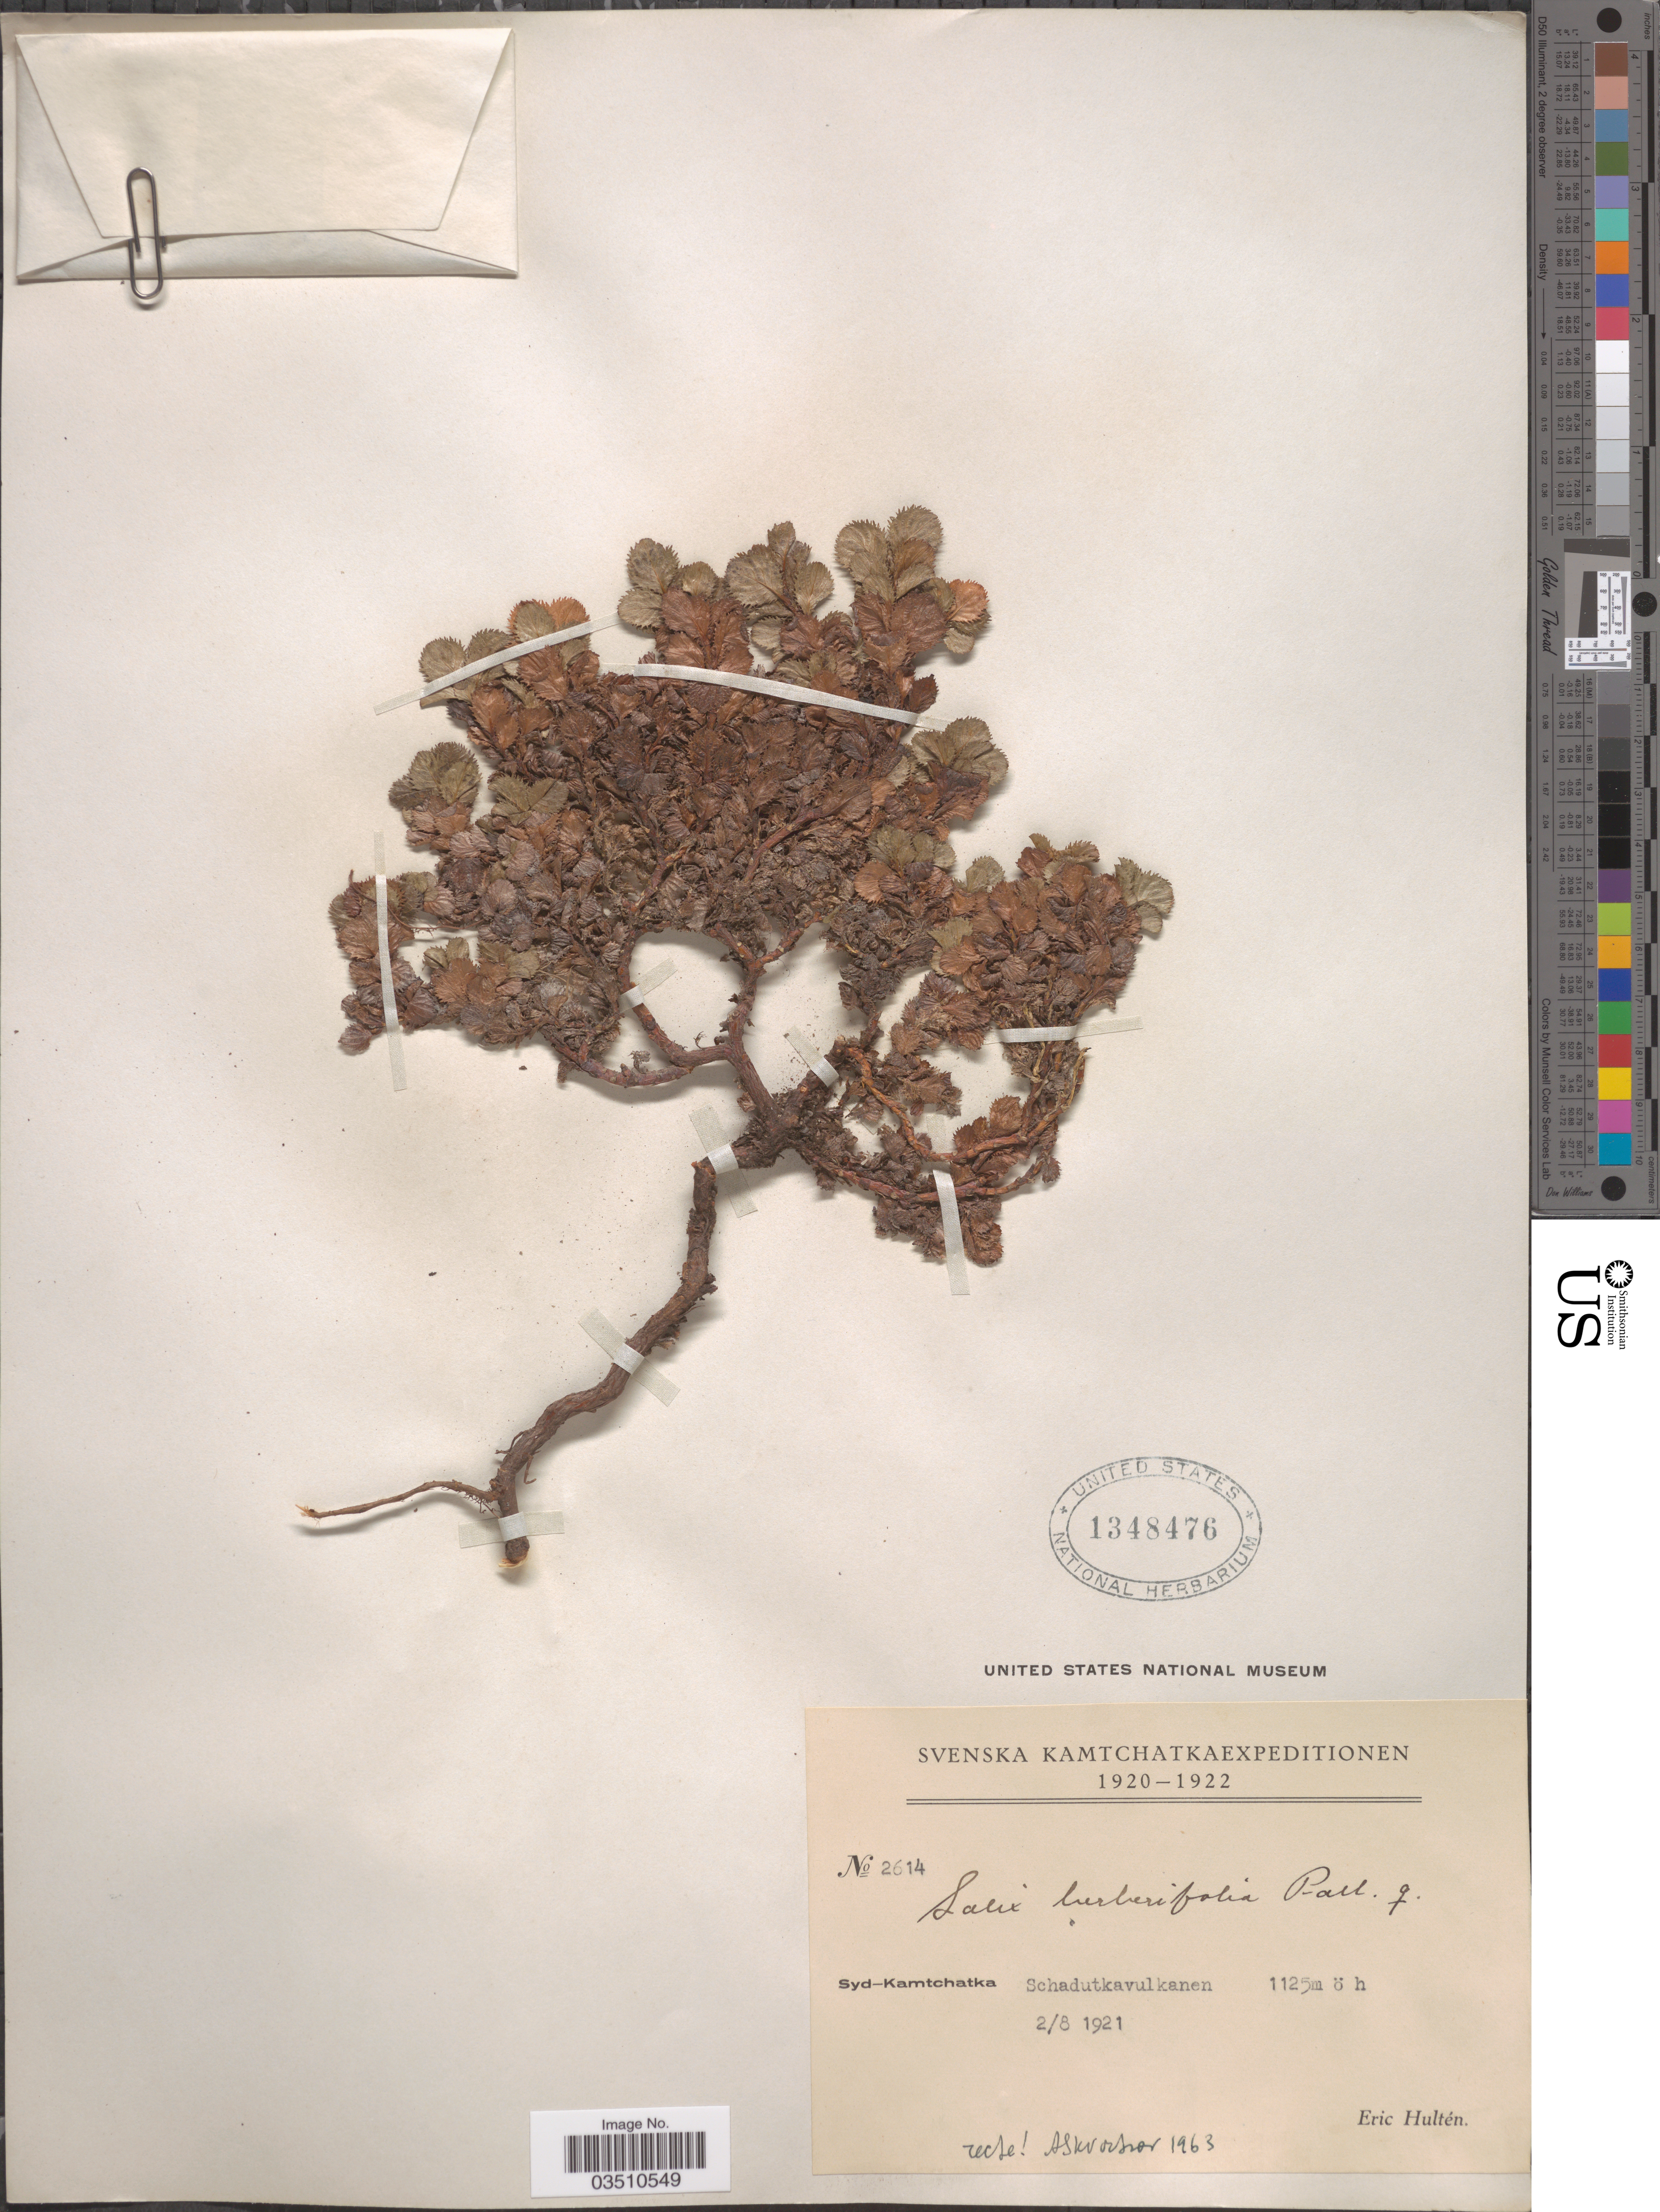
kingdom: Plantae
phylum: Tracheophyta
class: Magnoliopsida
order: Malpighiales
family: Salicaceae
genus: Salix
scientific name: Salix berberifolia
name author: Pall.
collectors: E. G. Hultén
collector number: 2614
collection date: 1921-08-02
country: Russian Federation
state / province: Kamchatka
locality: Syd-Kamtchatka Schadutkavulkanen.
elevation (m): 1125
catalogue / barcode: US 1348476